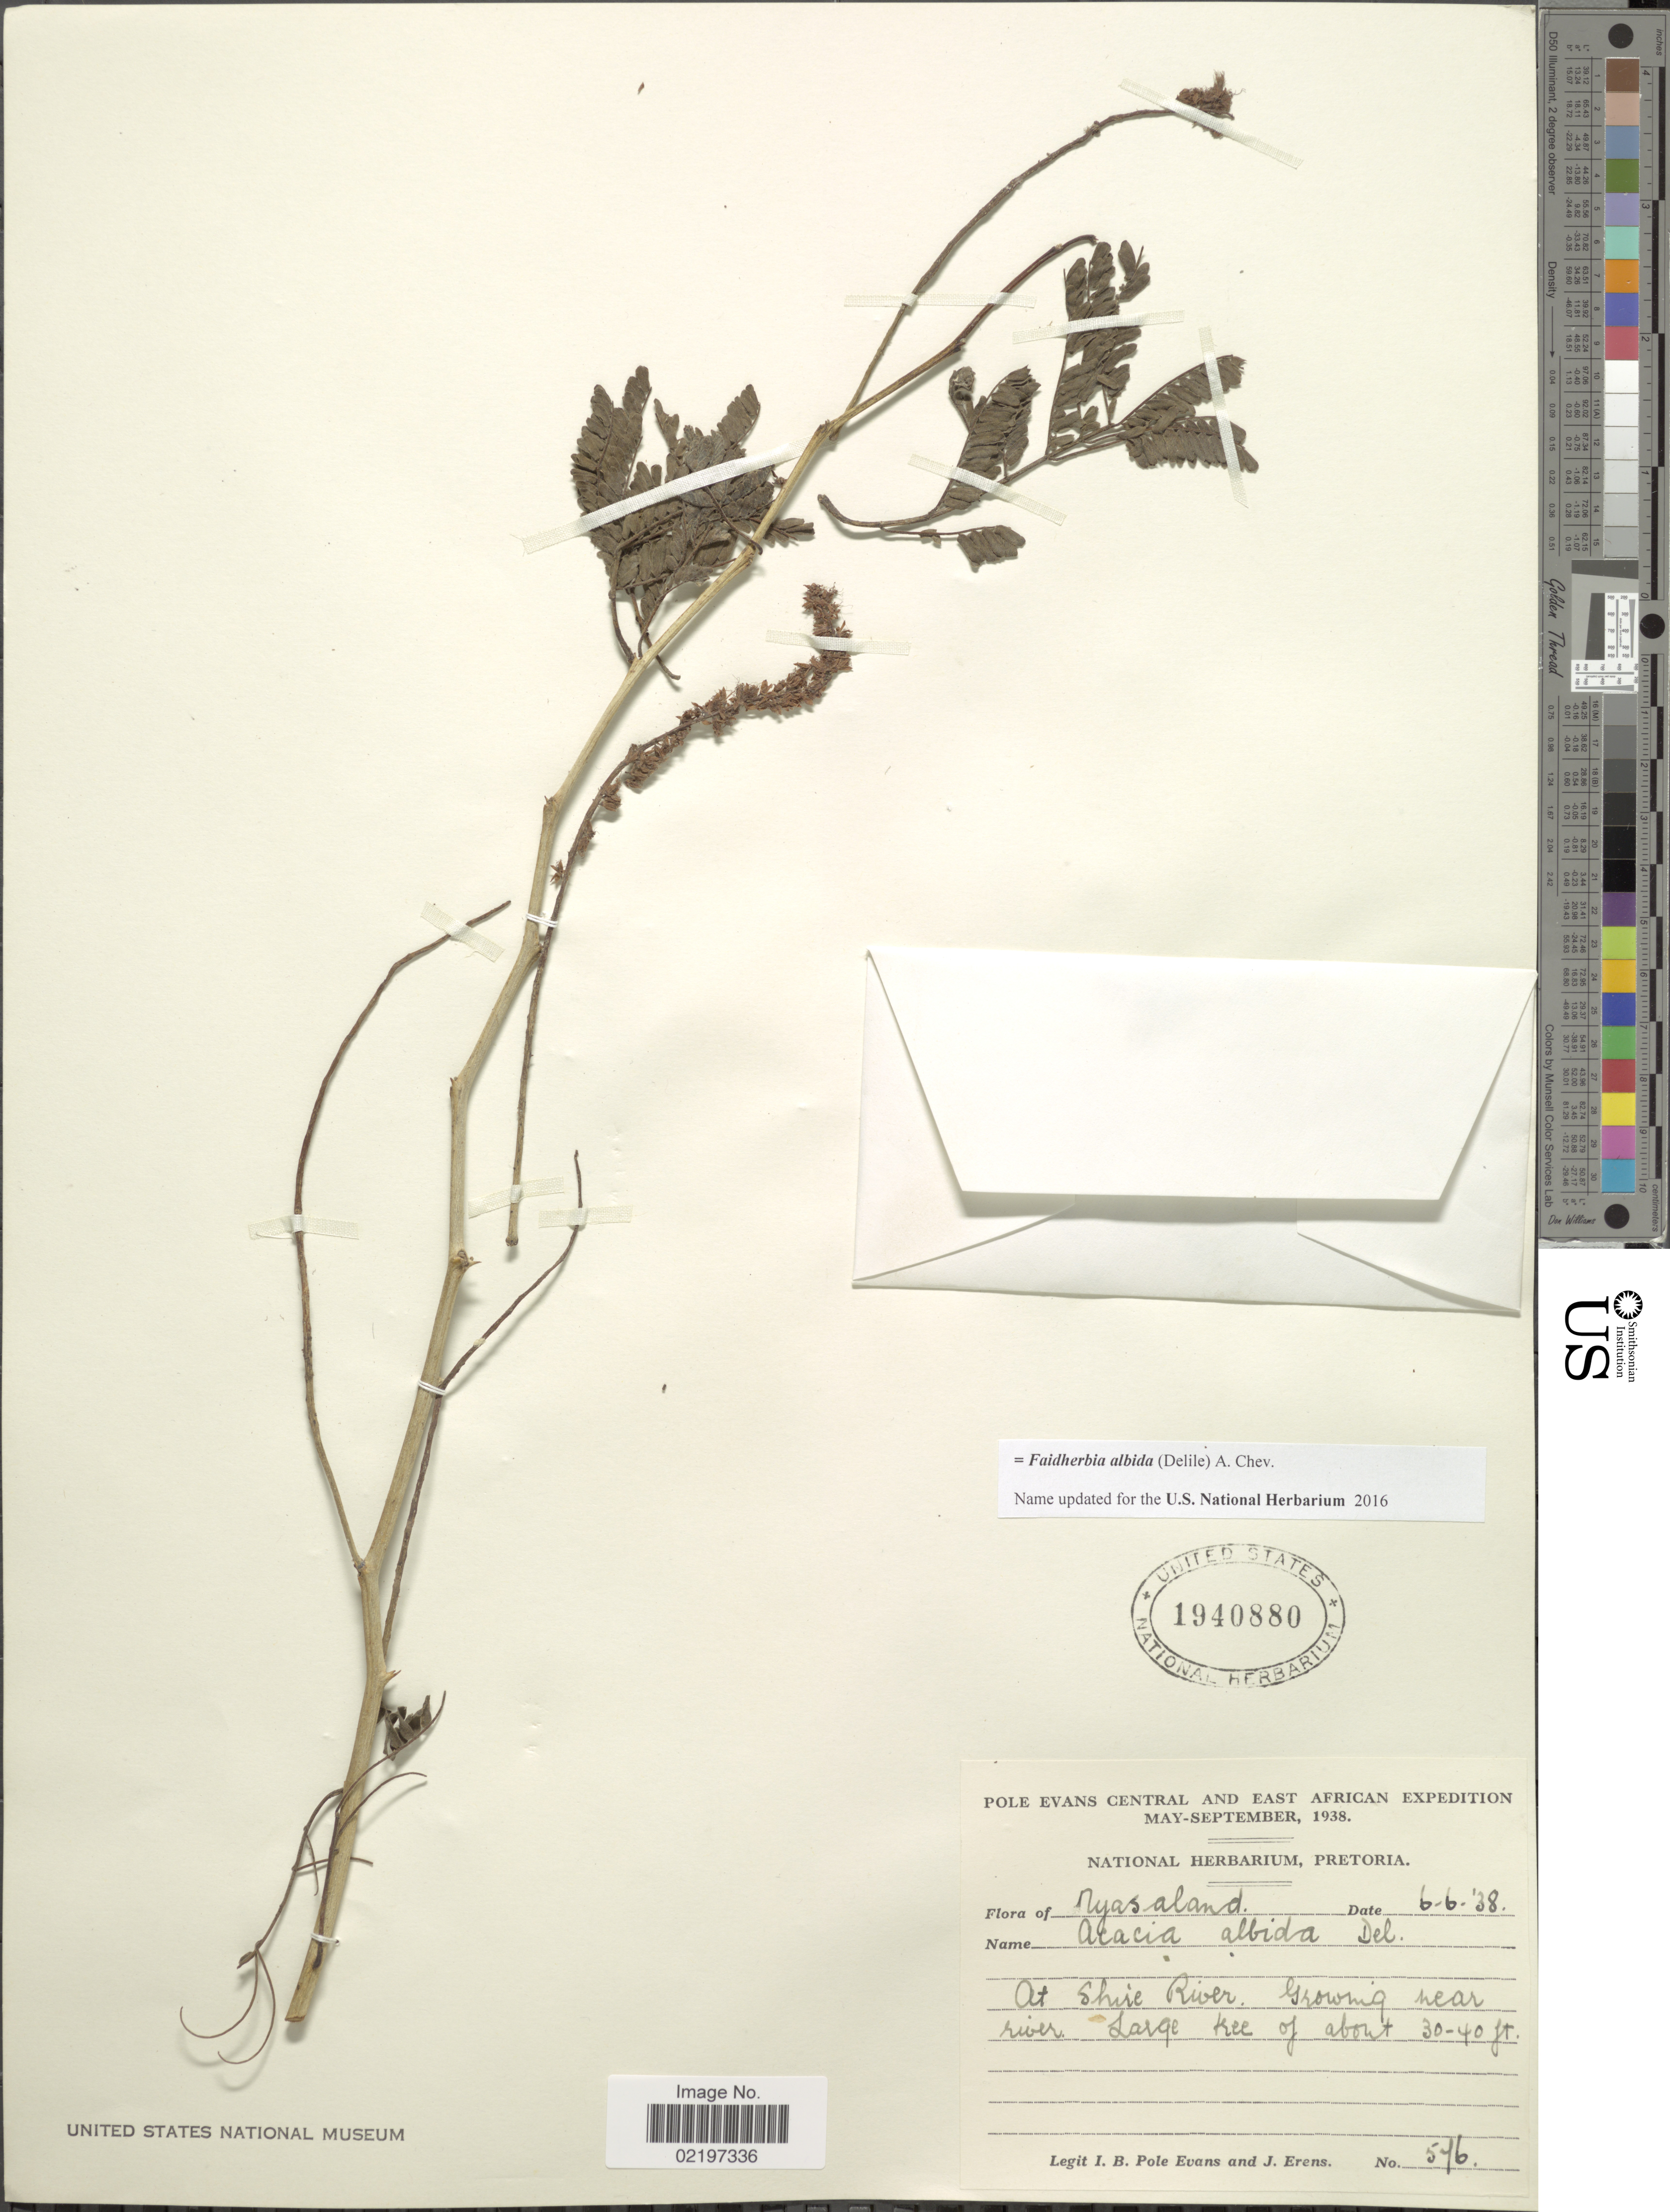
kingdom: Plantae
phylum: Tracheophyta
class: Magnoliopsida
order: Fabales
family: Fabaceae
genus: Faidherbia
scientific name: Faidherbia albida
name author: (Delile) A. Chev.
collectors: I. B. Pole-Evans & J. Erens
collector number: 576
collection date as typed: Transcribed d/m/y: 6/6/38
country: Malawi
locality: Central and East Africa, Nyasaland, At Shire River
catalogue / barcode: US 1940880